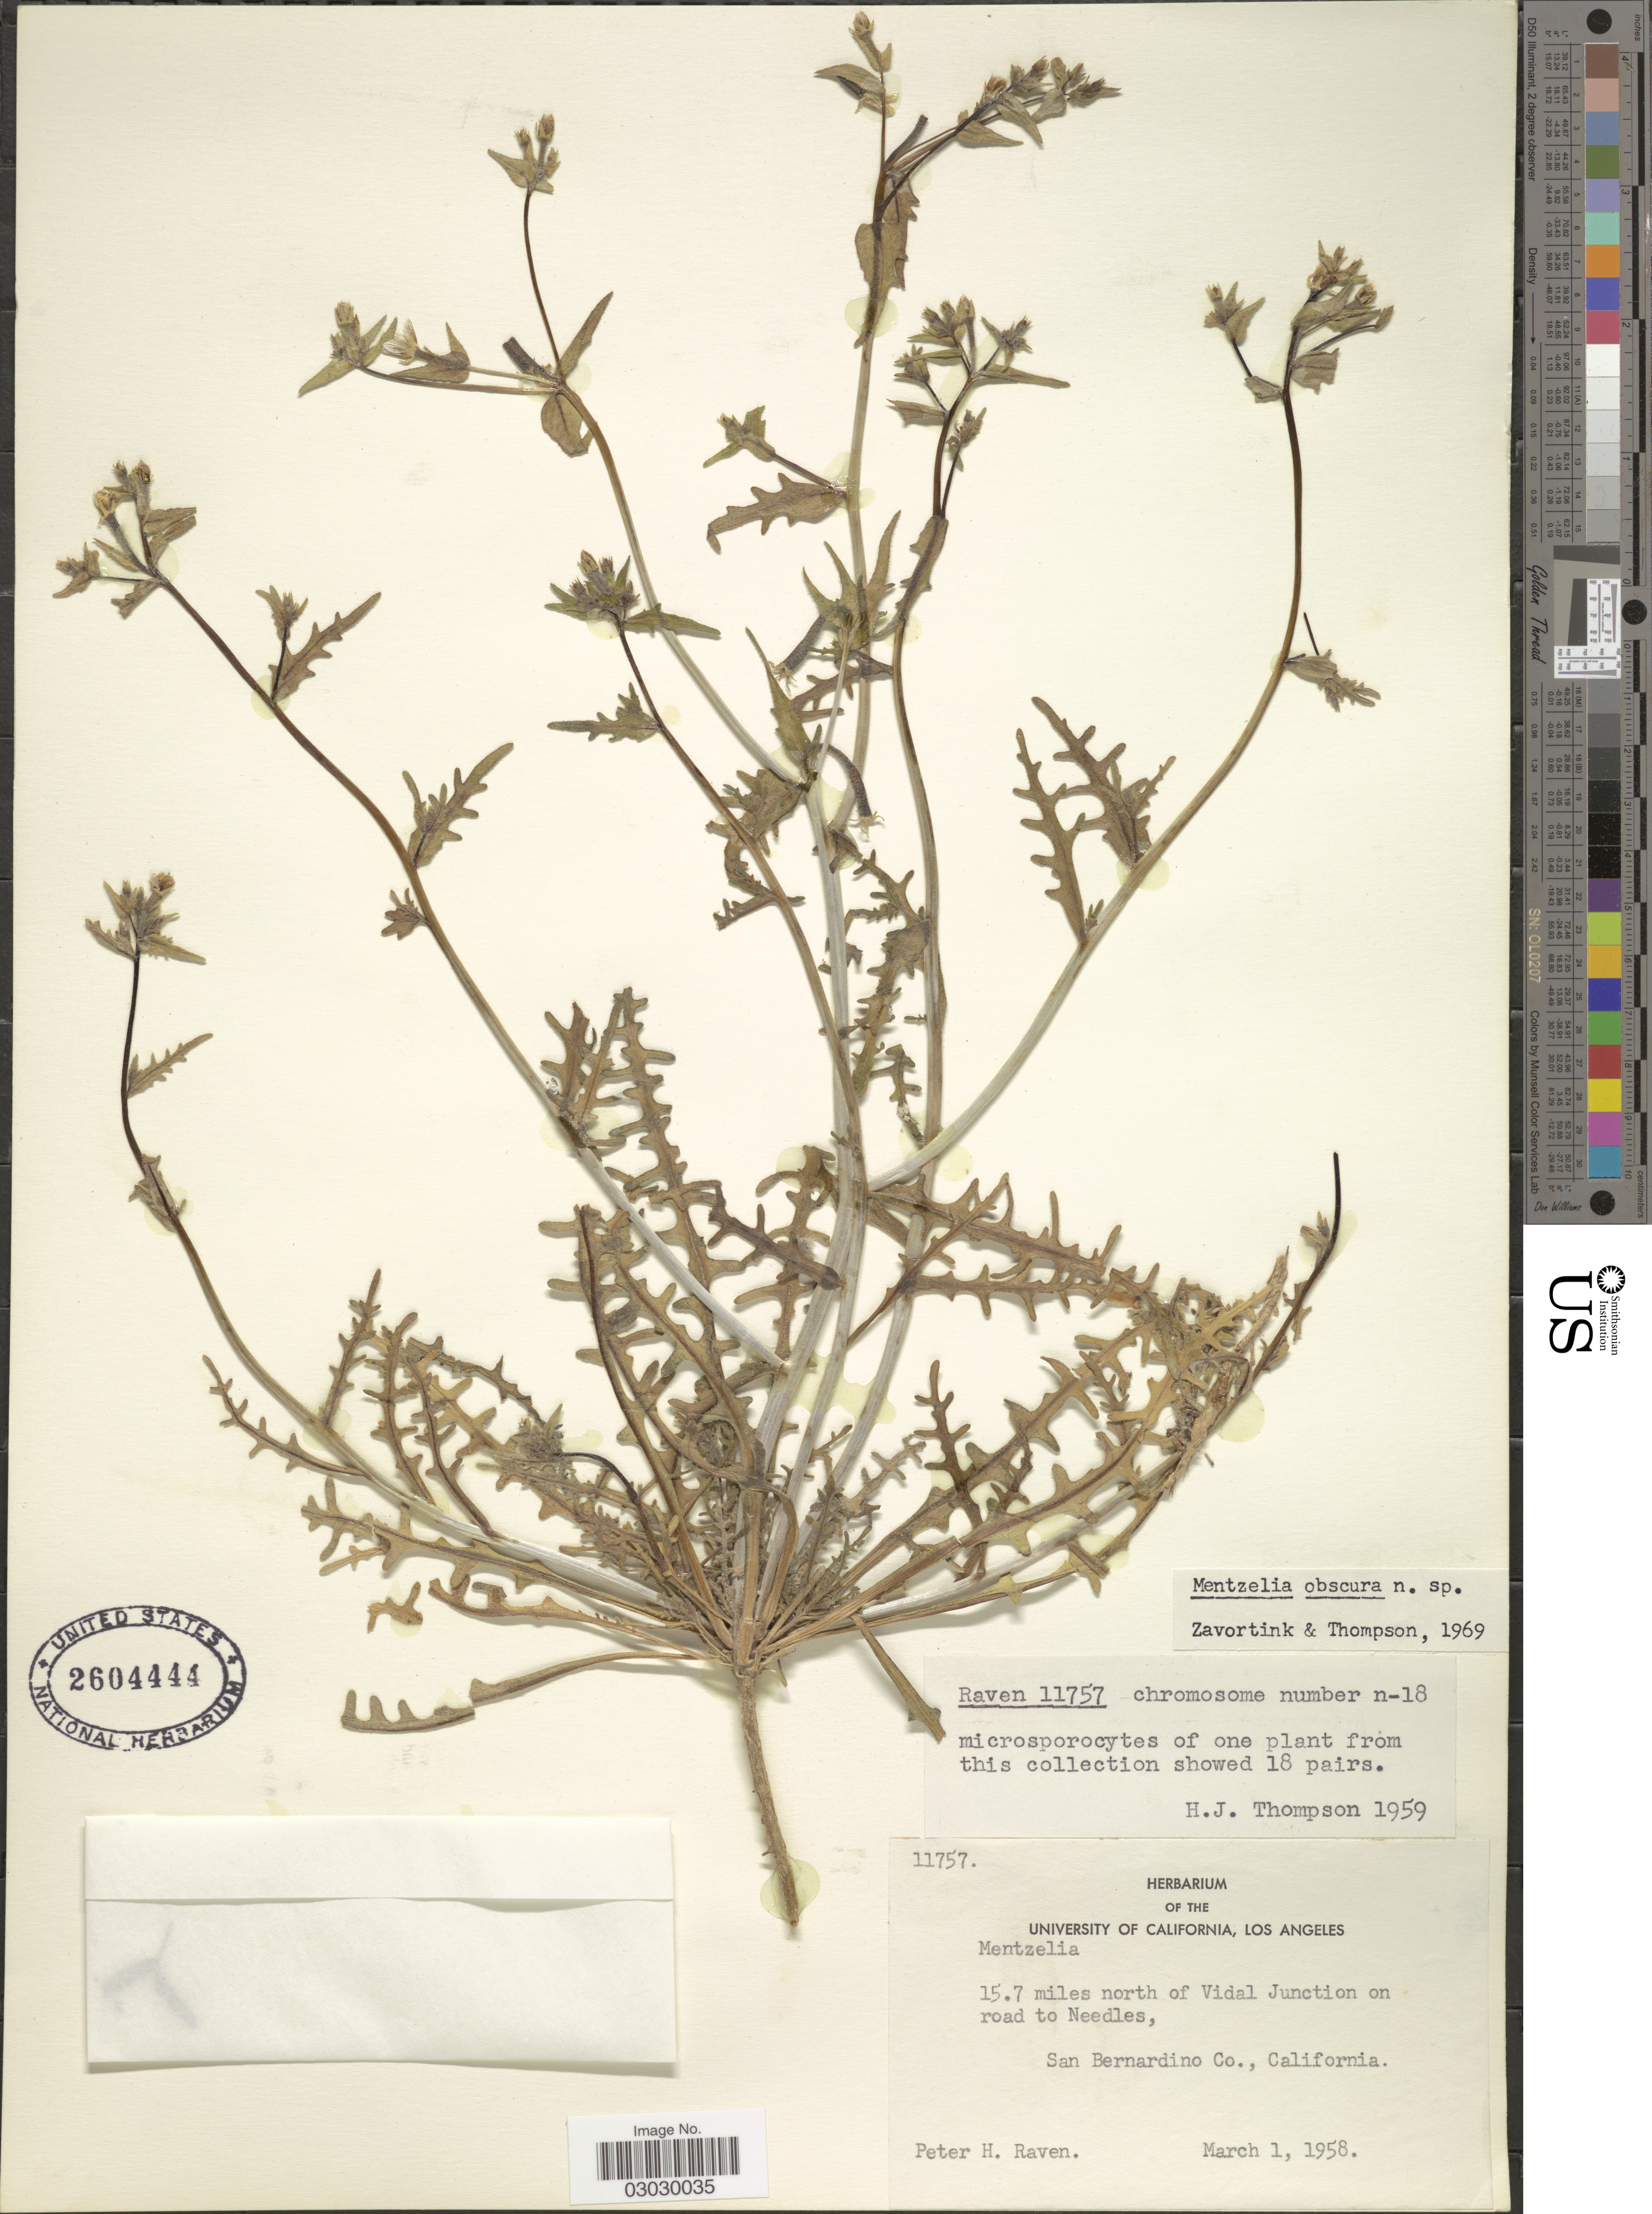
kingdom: Plantae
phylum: Tracheophyta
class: Magnoliopsida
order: Cornales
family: Loasaceae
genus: Mentzelia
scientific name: Mentzelia obscura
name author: H.J. Thomps. & J.E. Roberts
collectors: P. Raven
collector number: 11757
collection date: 1958-03-01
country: United States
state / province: California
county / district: San Bernardino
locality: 15.7 miles north of Vidal Junction on road to Needles, San Bernardino Co.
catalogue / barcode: US 2604444